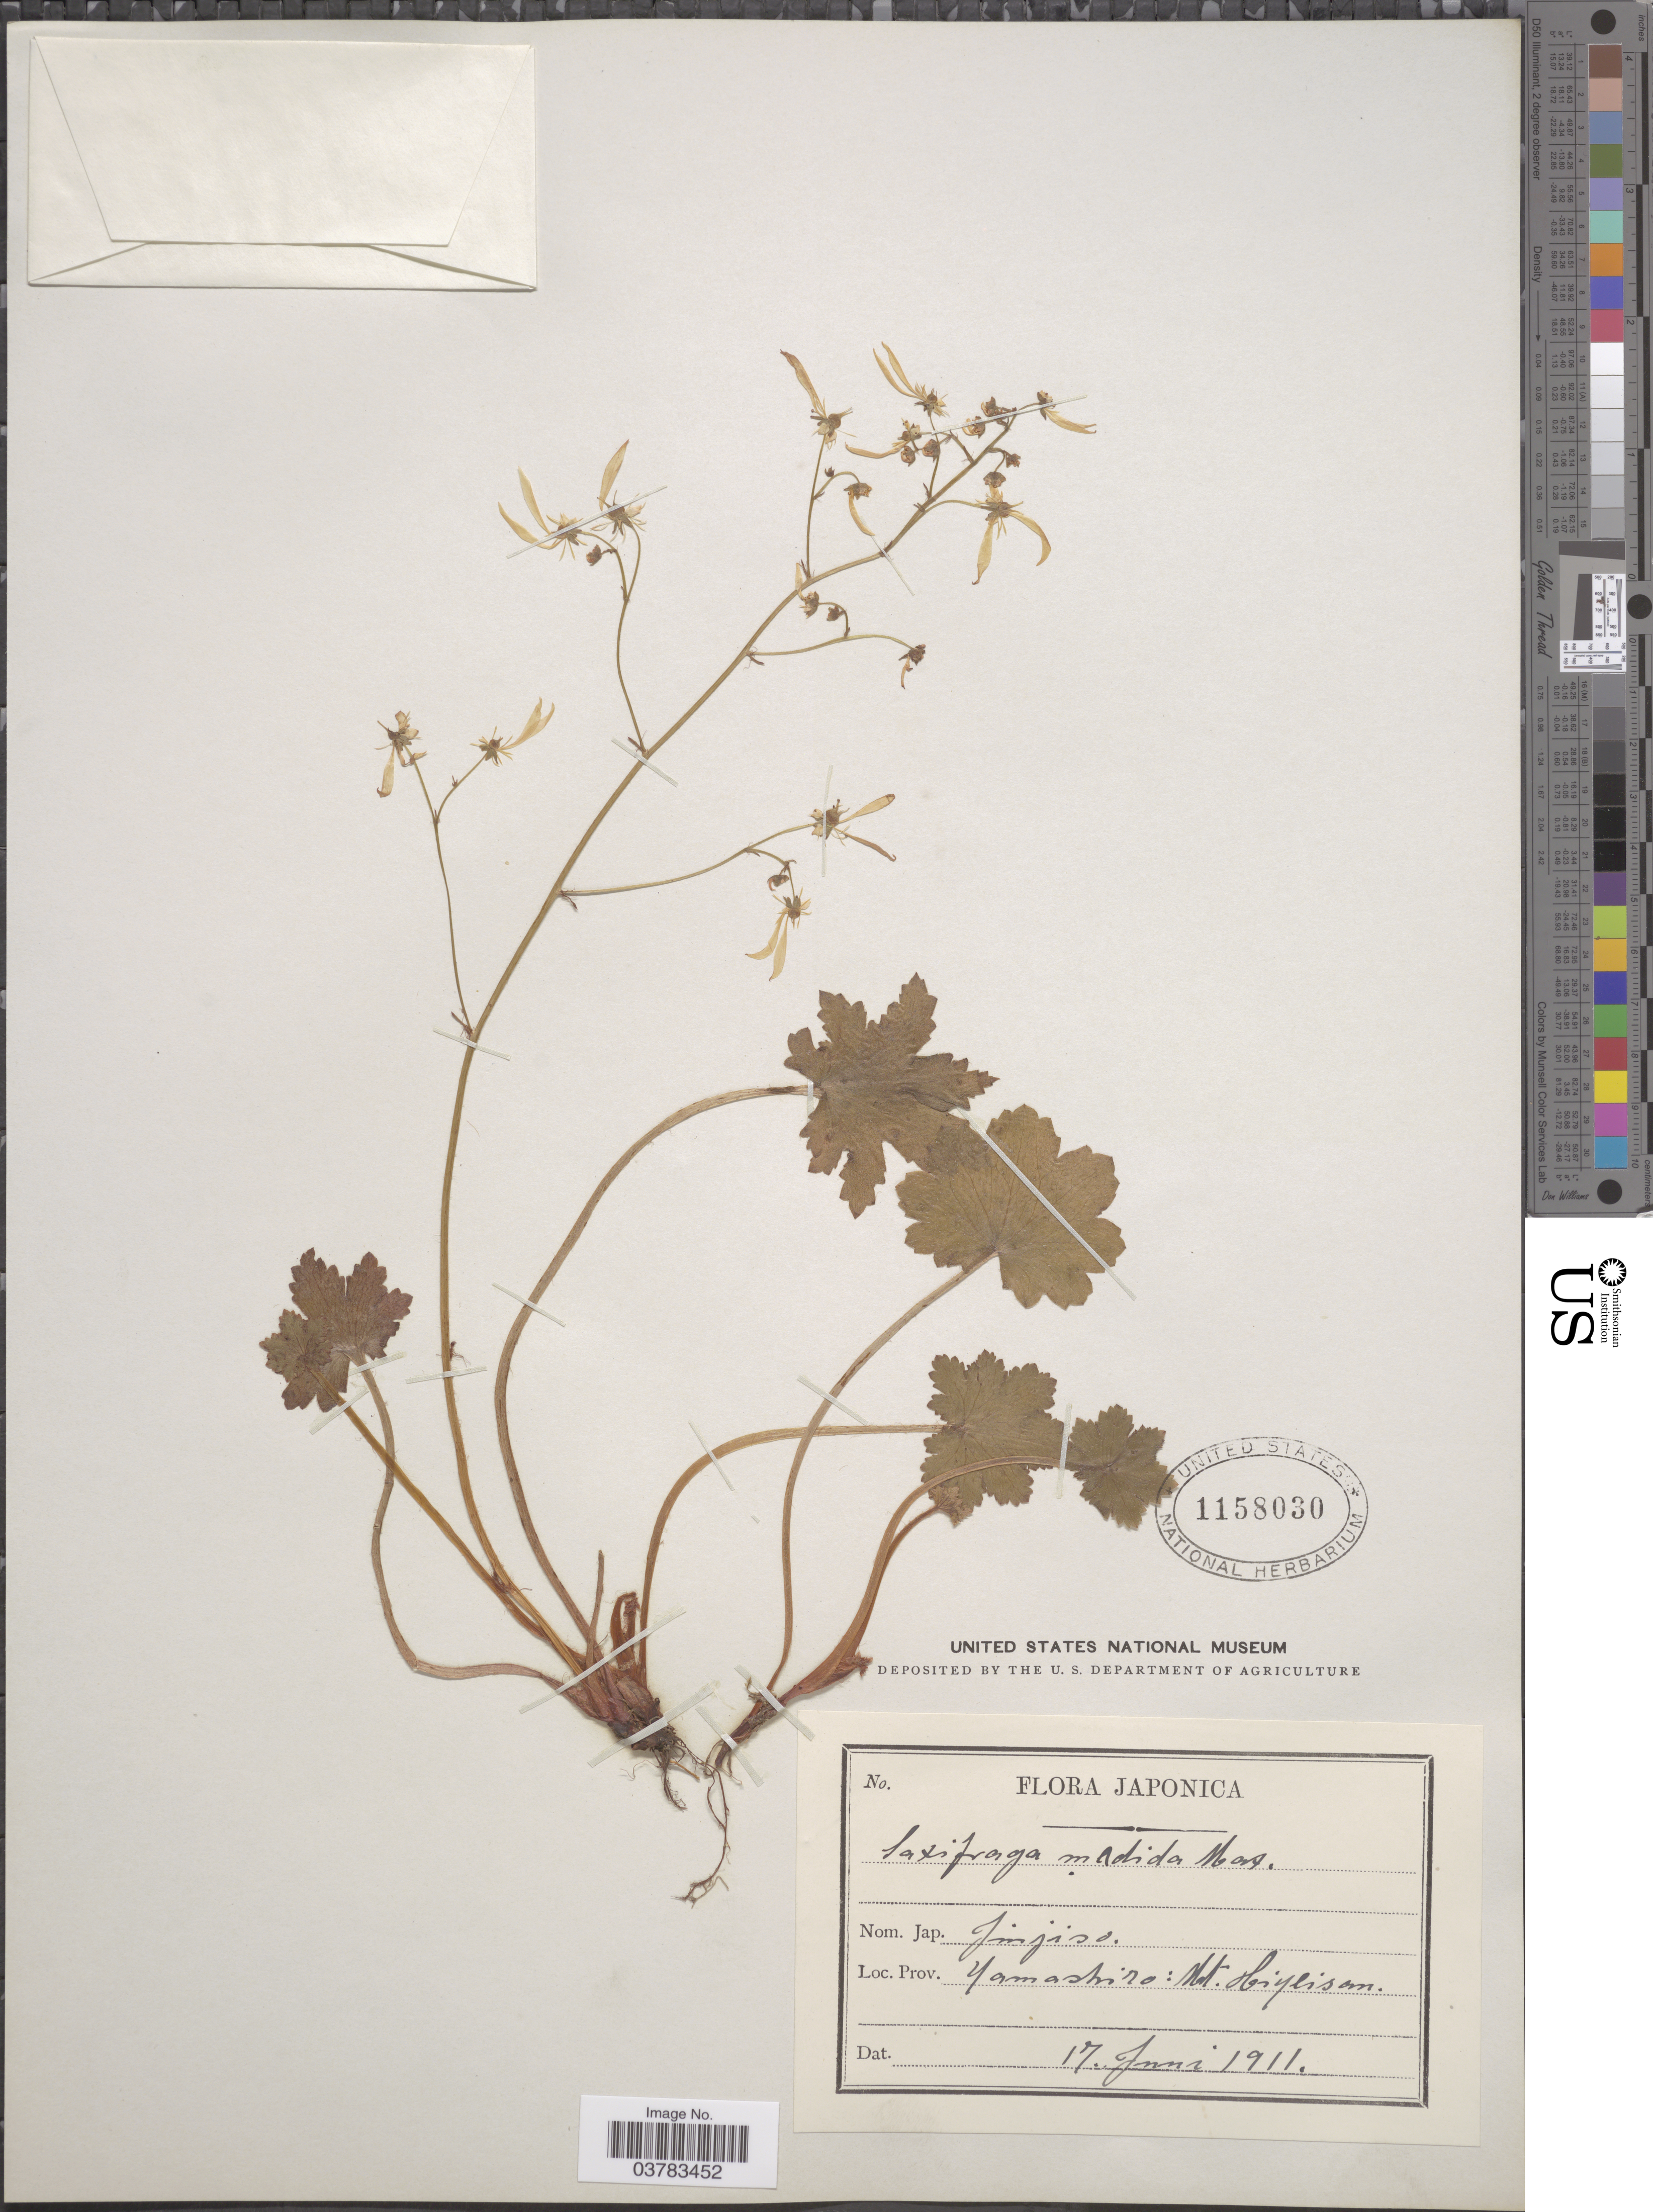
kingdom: Plantae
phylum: Tracheophyta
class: Magnoliopsida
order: Saxifragales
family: Saxifragaceae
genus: Saxifraga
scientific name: Saxifraga madida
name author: Makino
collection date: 1911-06-17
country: Japan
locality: Japonica. Prov. Yamashiro: Mt. Hiyesan.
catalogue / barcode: US 1158030